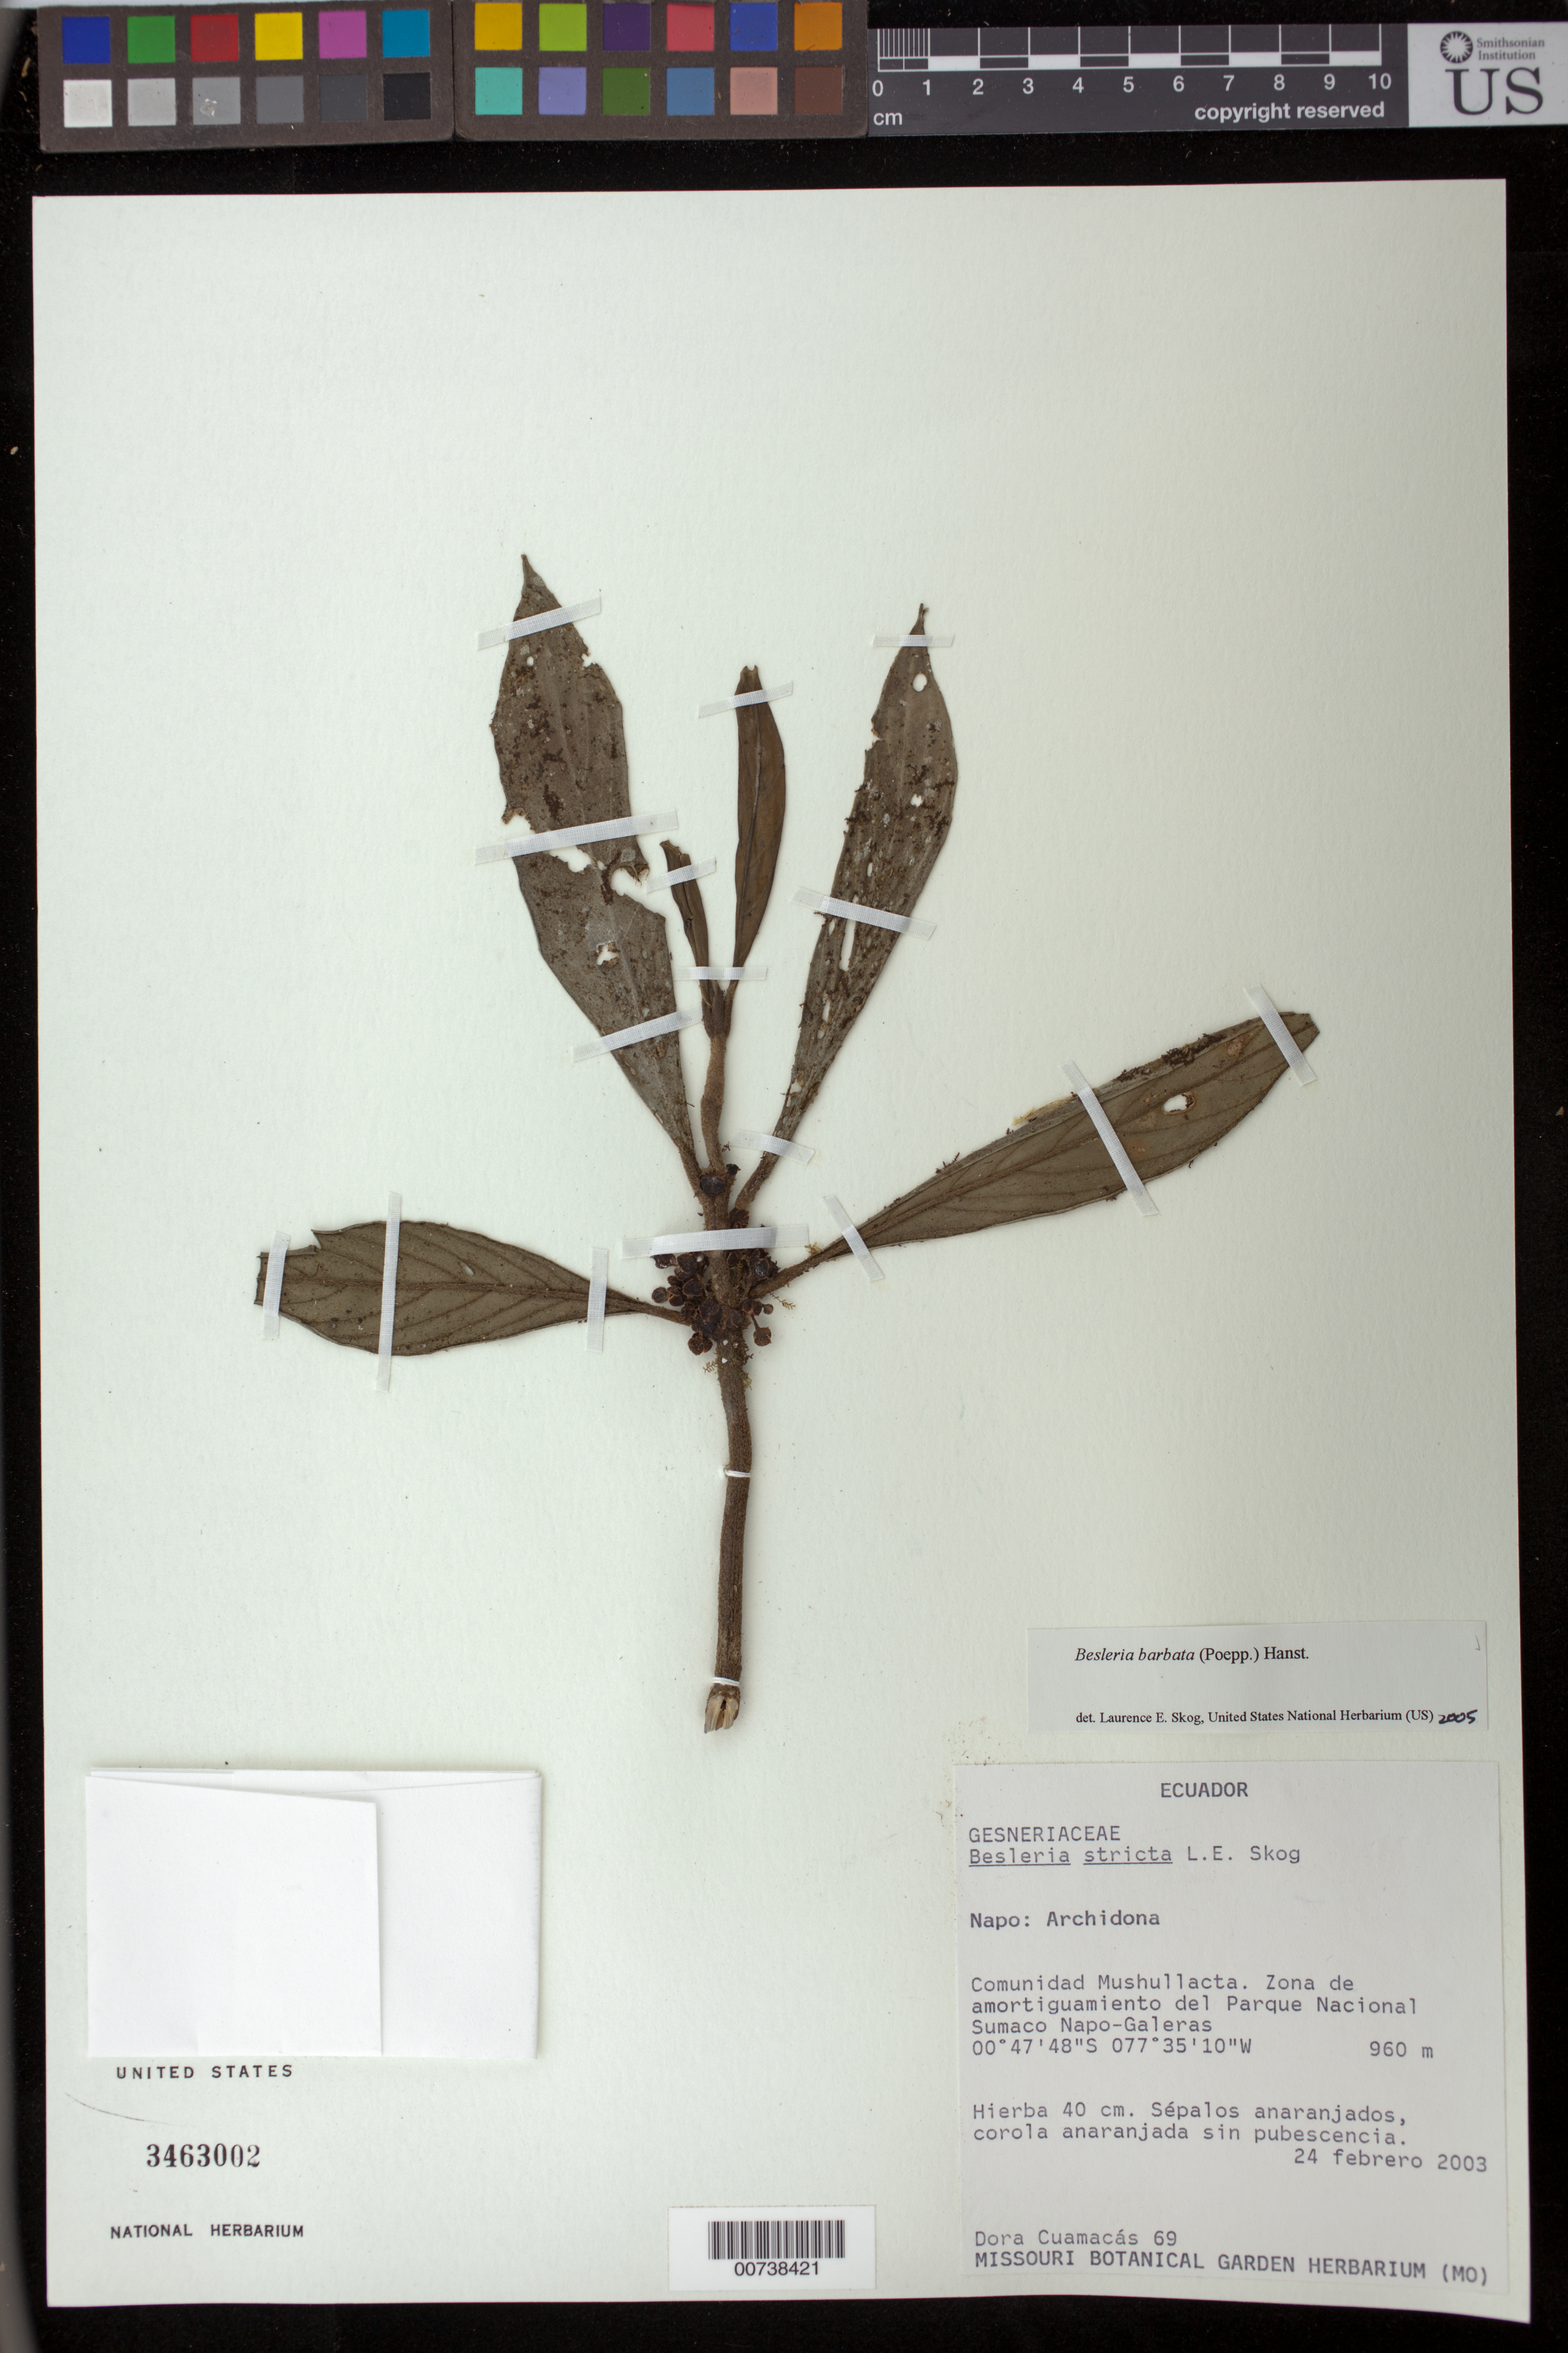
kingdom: Plantae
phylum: Tracheophyta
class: Magnoliopsida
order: Lamiales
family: Gesneriaceae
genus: Besleria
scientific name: Besleria barbata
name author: (Poepp.) Hanst.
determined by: Skog, Laurence E.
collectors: D. Cuamacás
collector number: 69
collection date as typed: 24 Feb 2003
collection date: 2003-02-24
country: Ecuador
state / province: Napo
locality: Archidona. Comunidad Mushullacta. Zona de amortiguamiento del Parque Nacional Sumaco Napo-Galeras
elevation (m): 960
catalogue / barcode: US 3463002